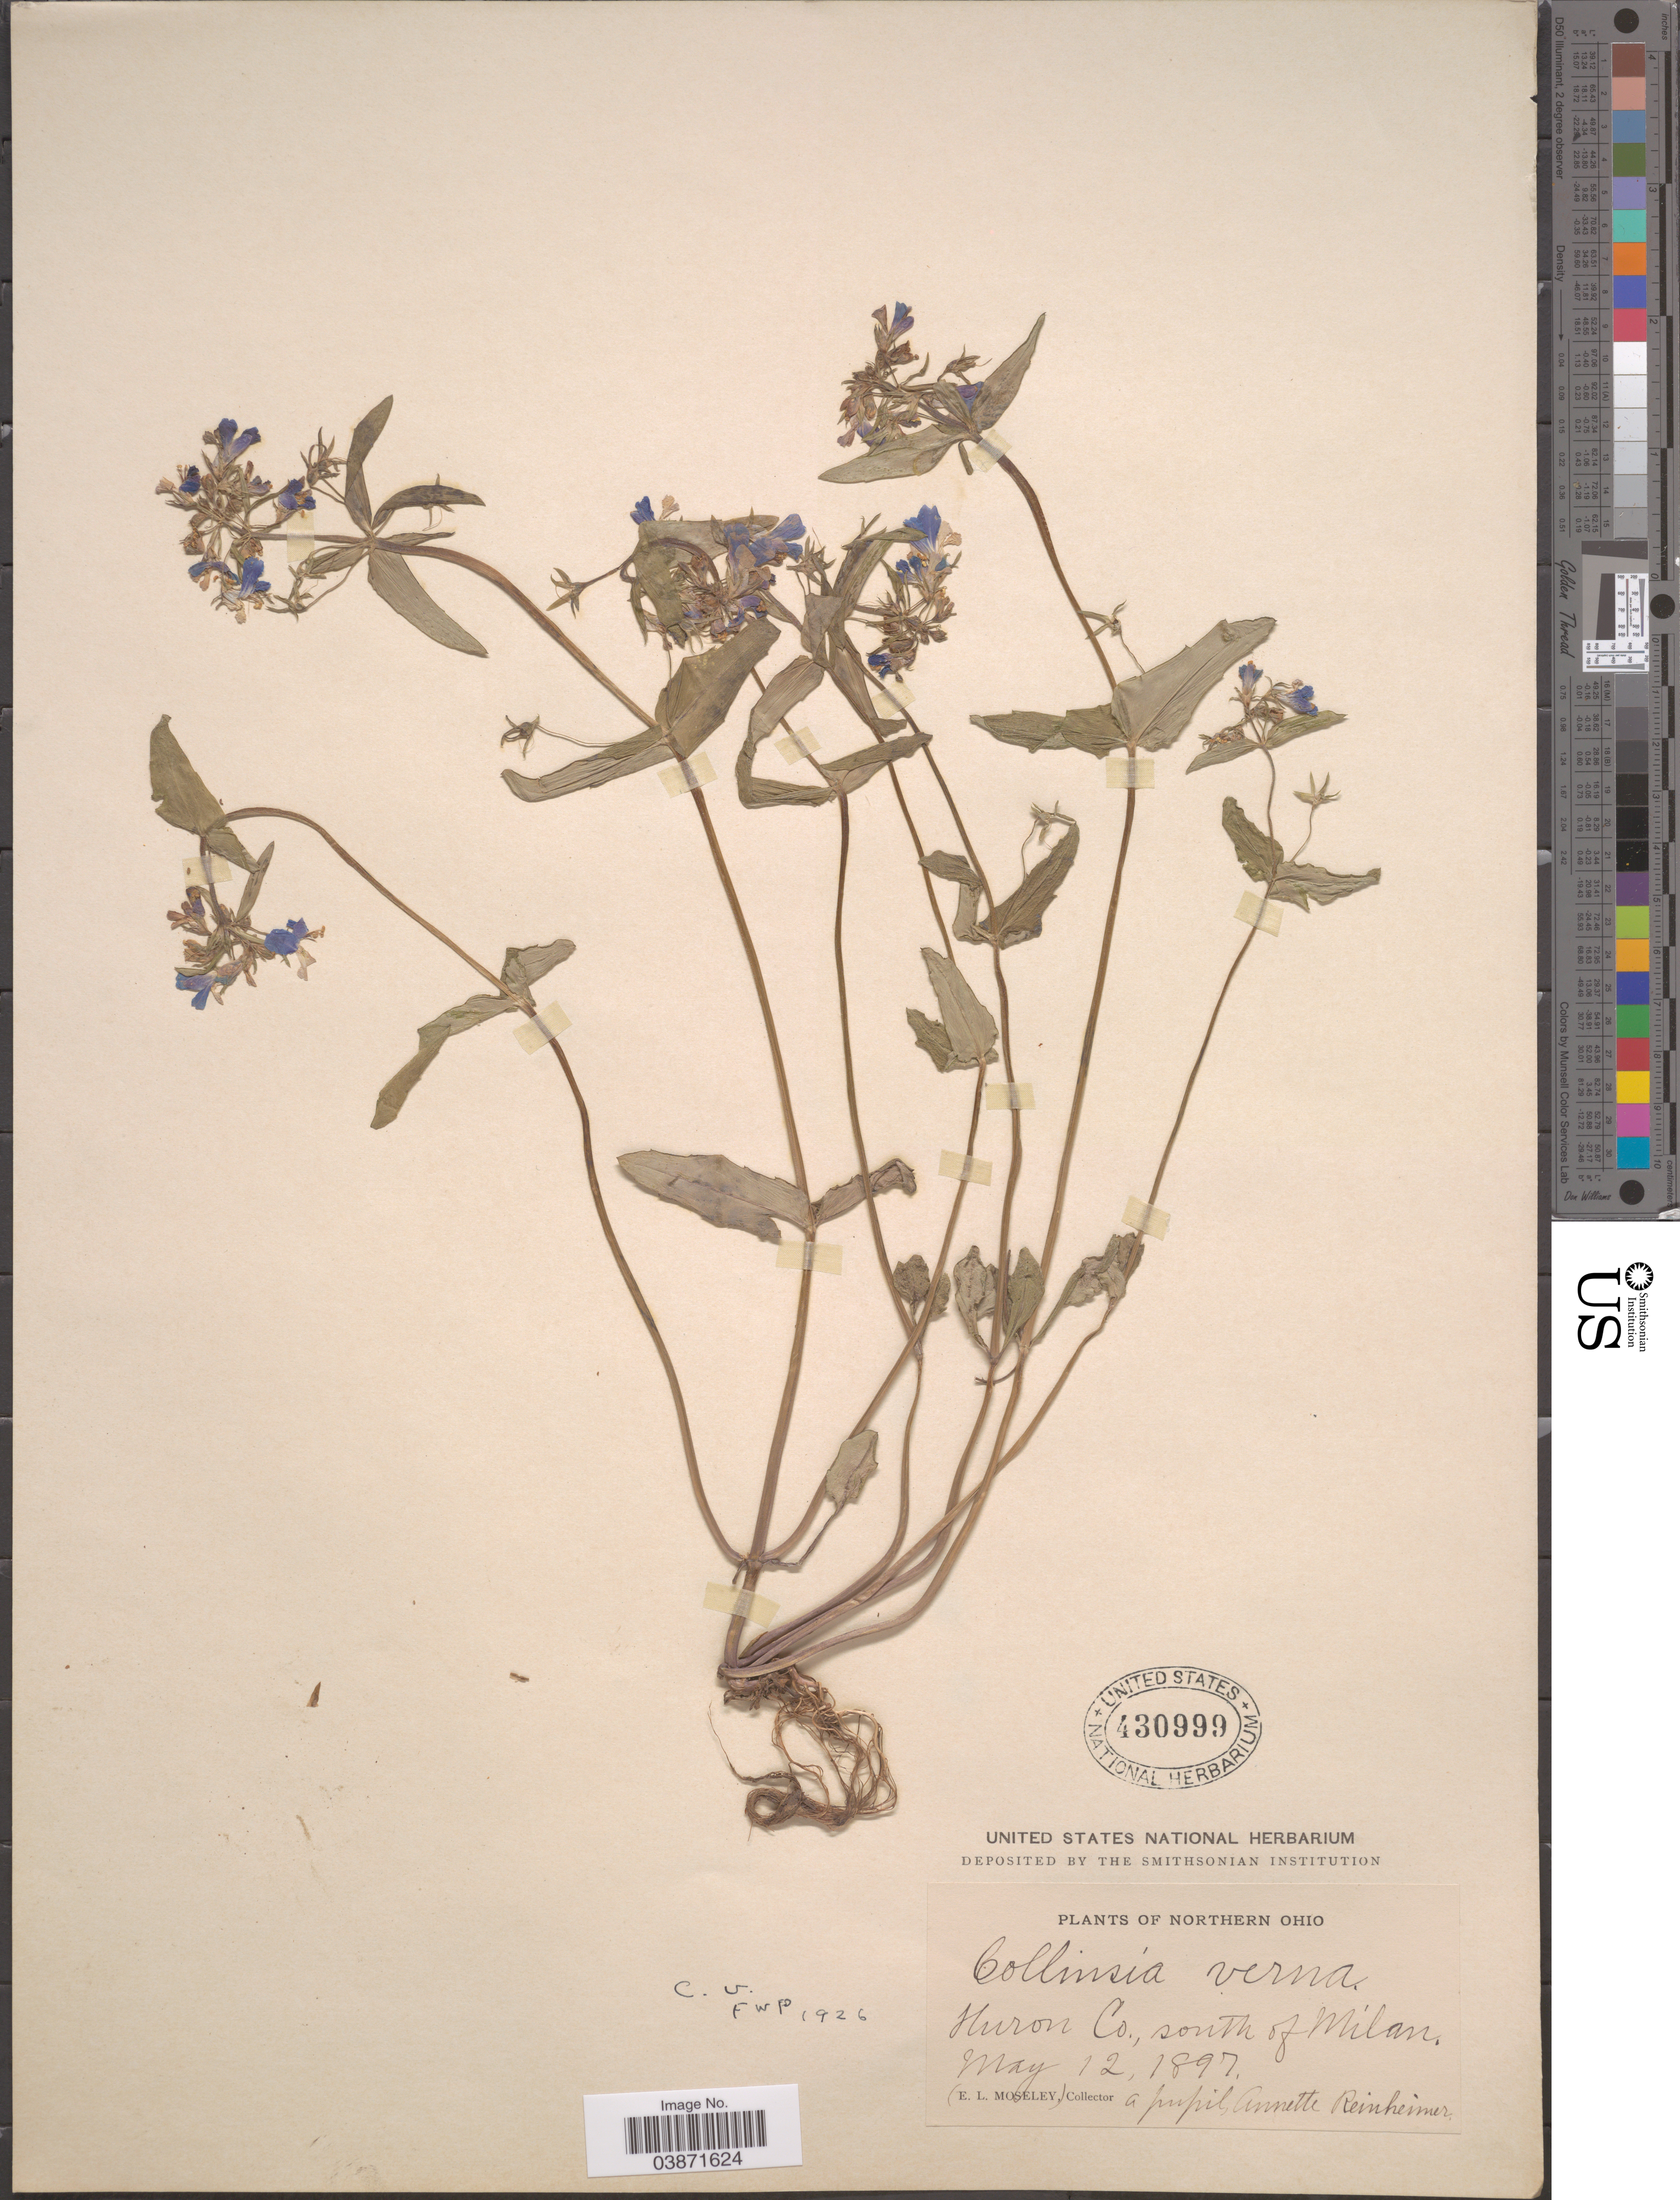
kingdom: Plantae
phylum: Tracheophyta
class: Magnoliopsida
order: Lamiales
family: Plantaginaceae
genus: Collinsia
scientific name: Collinsia verna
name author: Nutt.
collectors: A. Reinheimer & E. Moseley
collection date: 1897-05-12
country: United States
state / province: Ohio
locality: Northern Ohio. Huron Co, south of Milan.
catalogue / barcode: US 430999